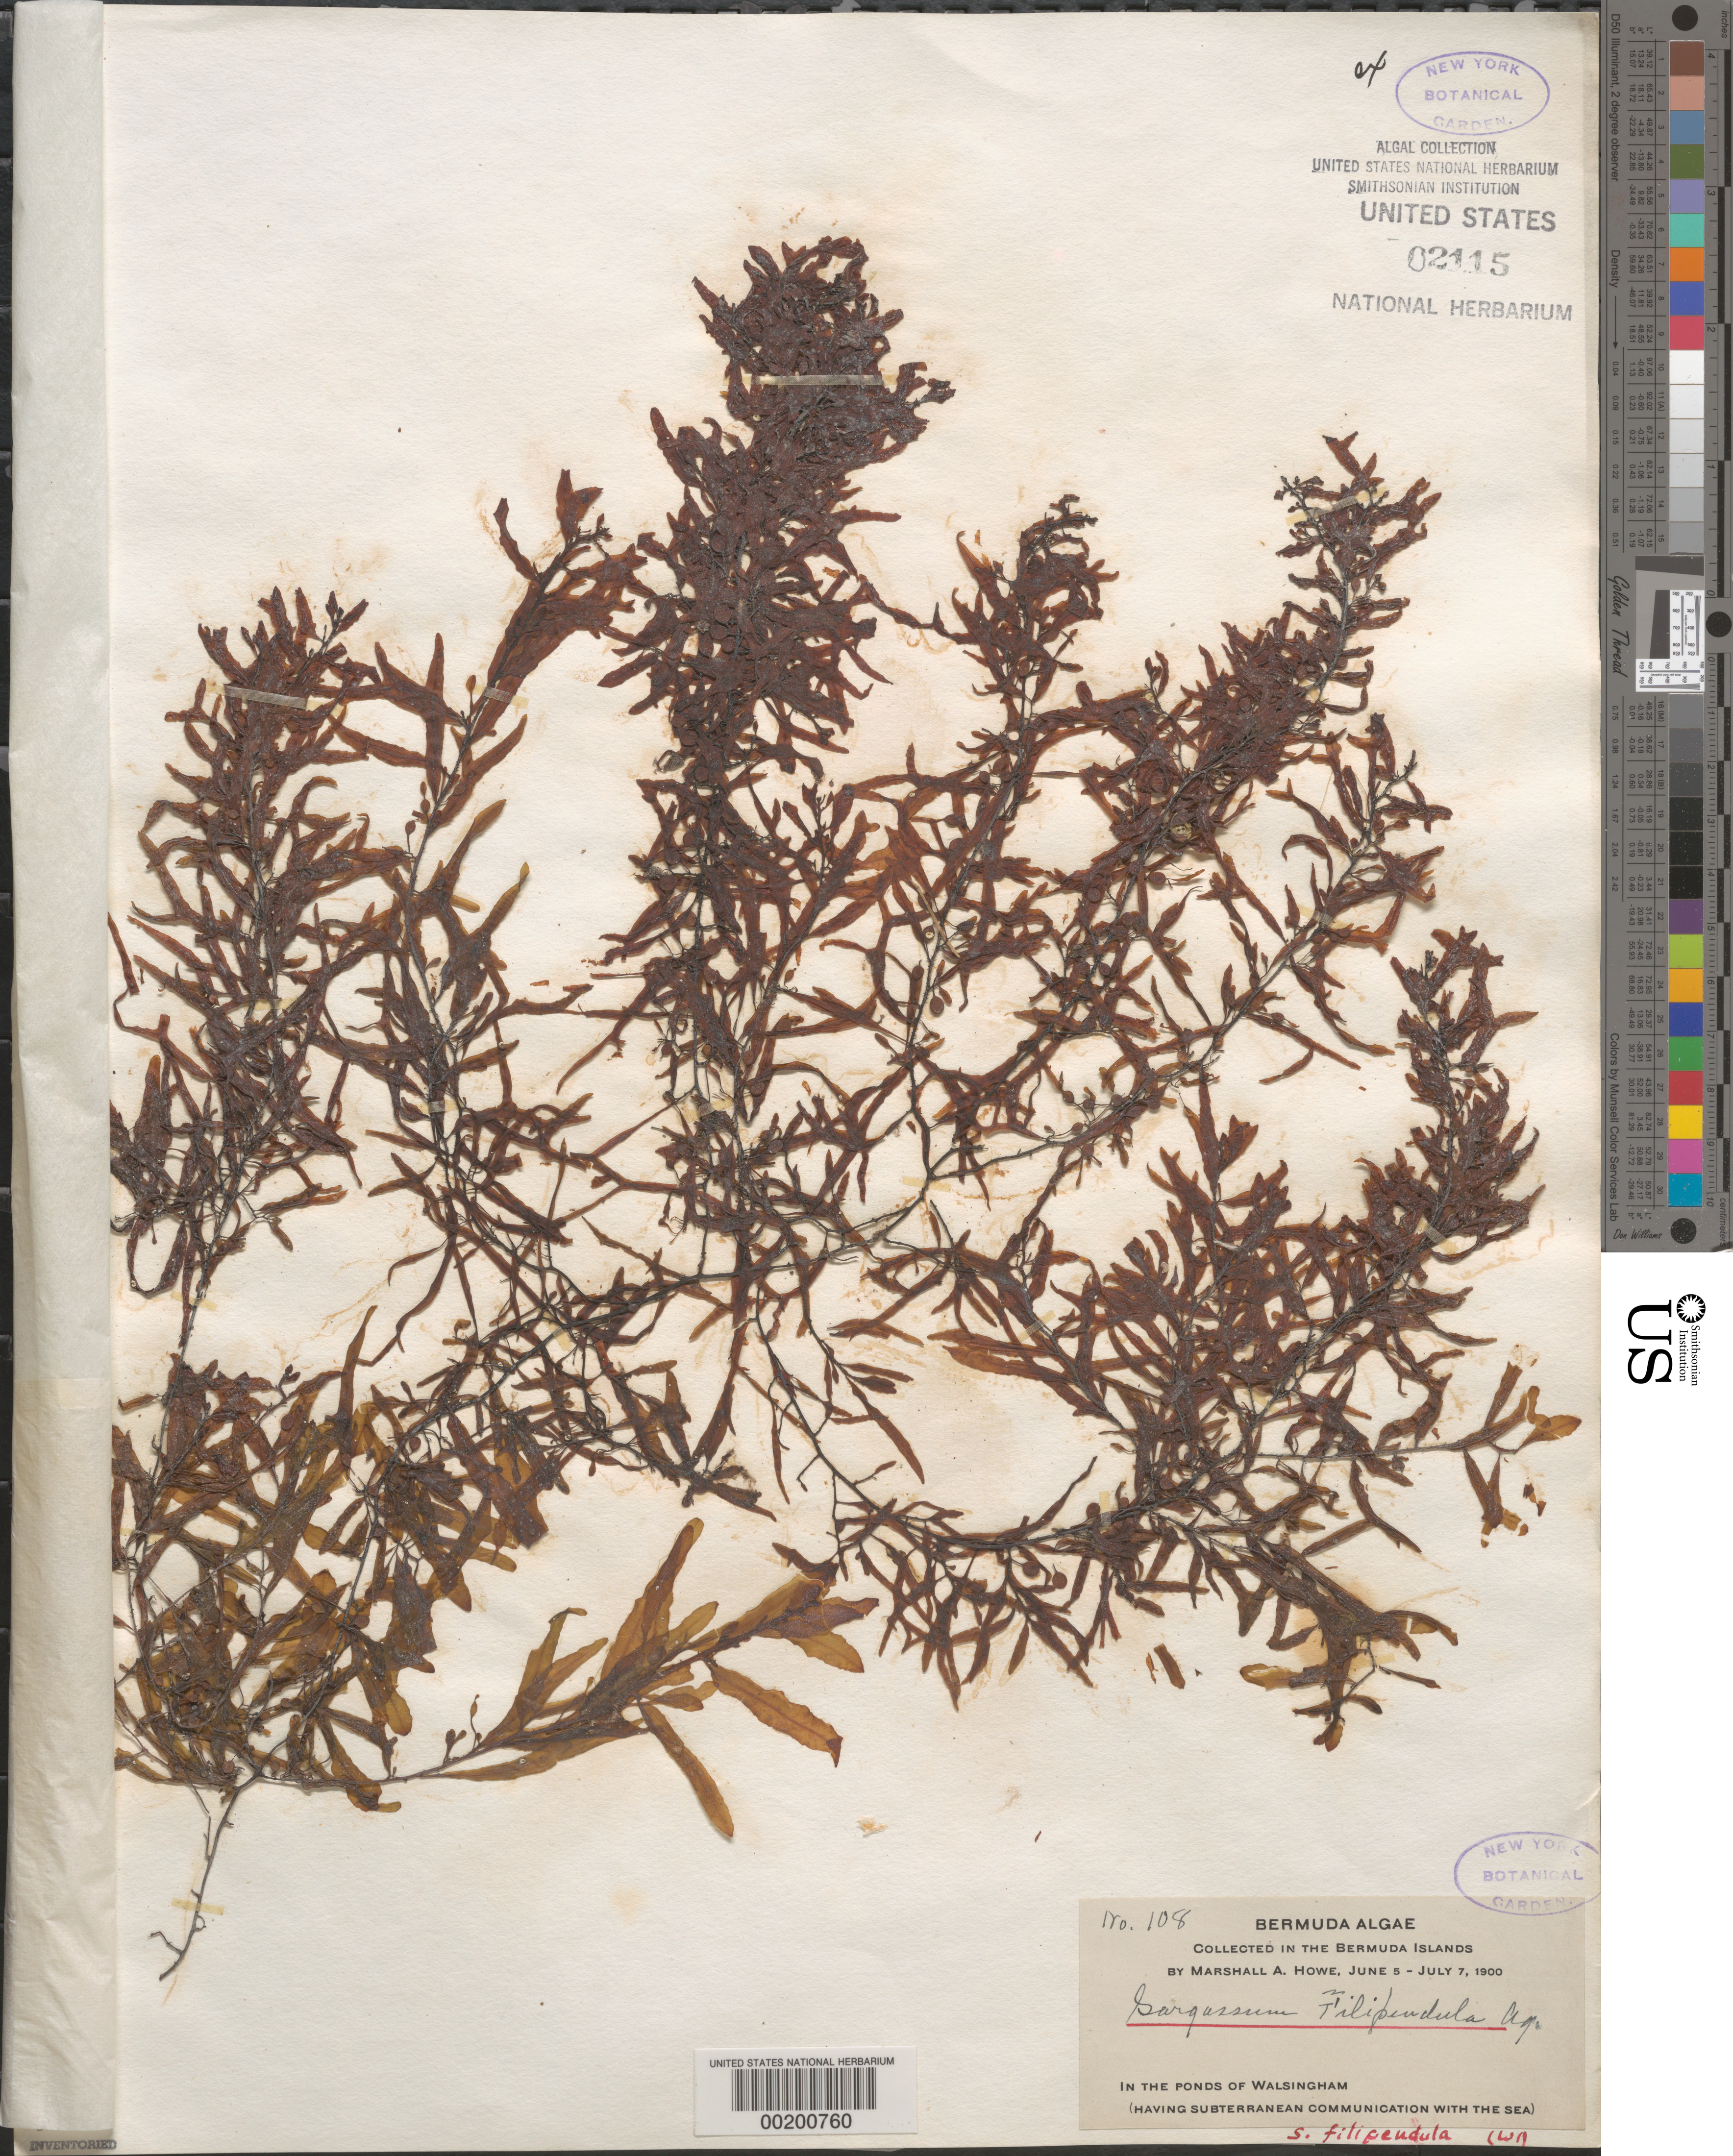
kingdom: Chromista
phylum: Ochrophyta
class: Phaeophyceae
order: Fucales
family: Sargassaceae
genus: Sargassum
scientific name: Sargassum filipendula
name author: C. Agardh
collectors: M. A. Howe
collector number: MAH 108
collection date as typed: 05 Jun 1900 TO 07 Jul 1900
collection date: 1900-06-05/1900-07-07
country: Bermuda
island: Bermuda Island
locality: Walsingham Ponds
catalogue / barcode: US 2115